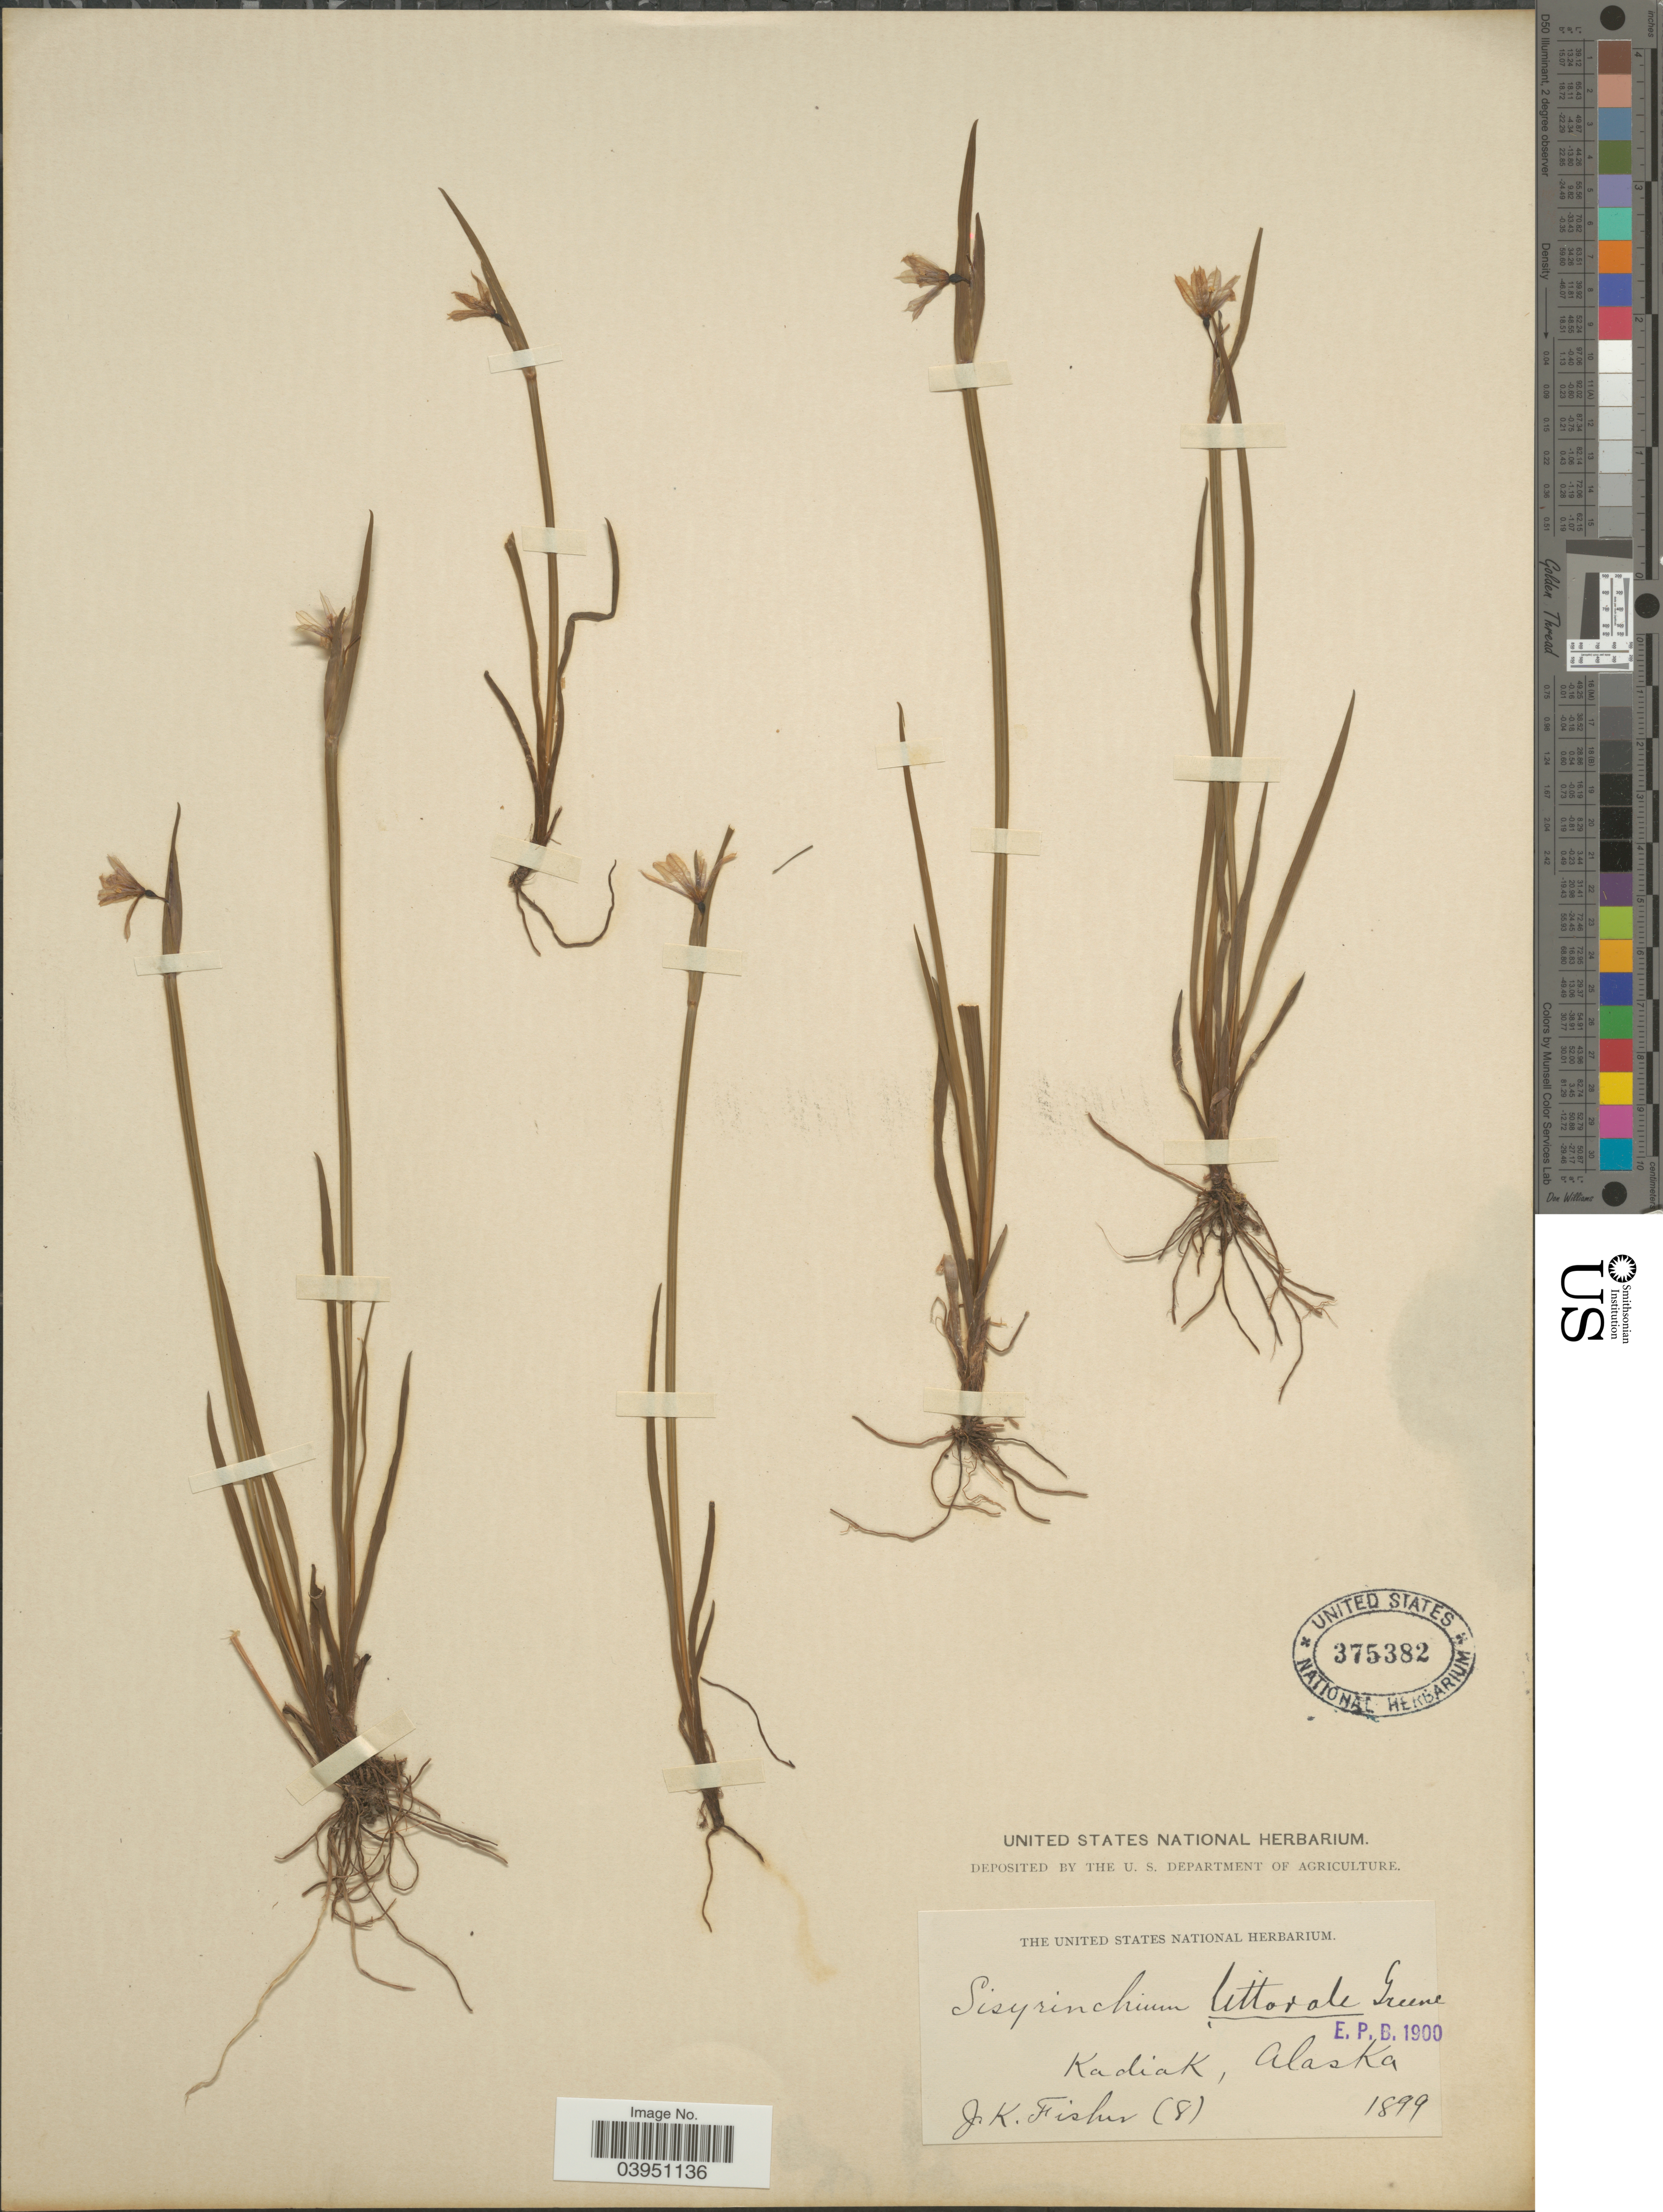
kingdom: Plantae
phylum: Tracheophyta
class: Liliopsida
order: Asparagales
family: Iridaceae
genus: Sisyrinchium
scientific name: Sisyrinchium littorale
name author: Greene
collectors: J. Fisher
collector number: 8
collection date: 1899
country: United States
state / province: Alaska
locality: Kodiak.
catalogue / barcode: US 375382